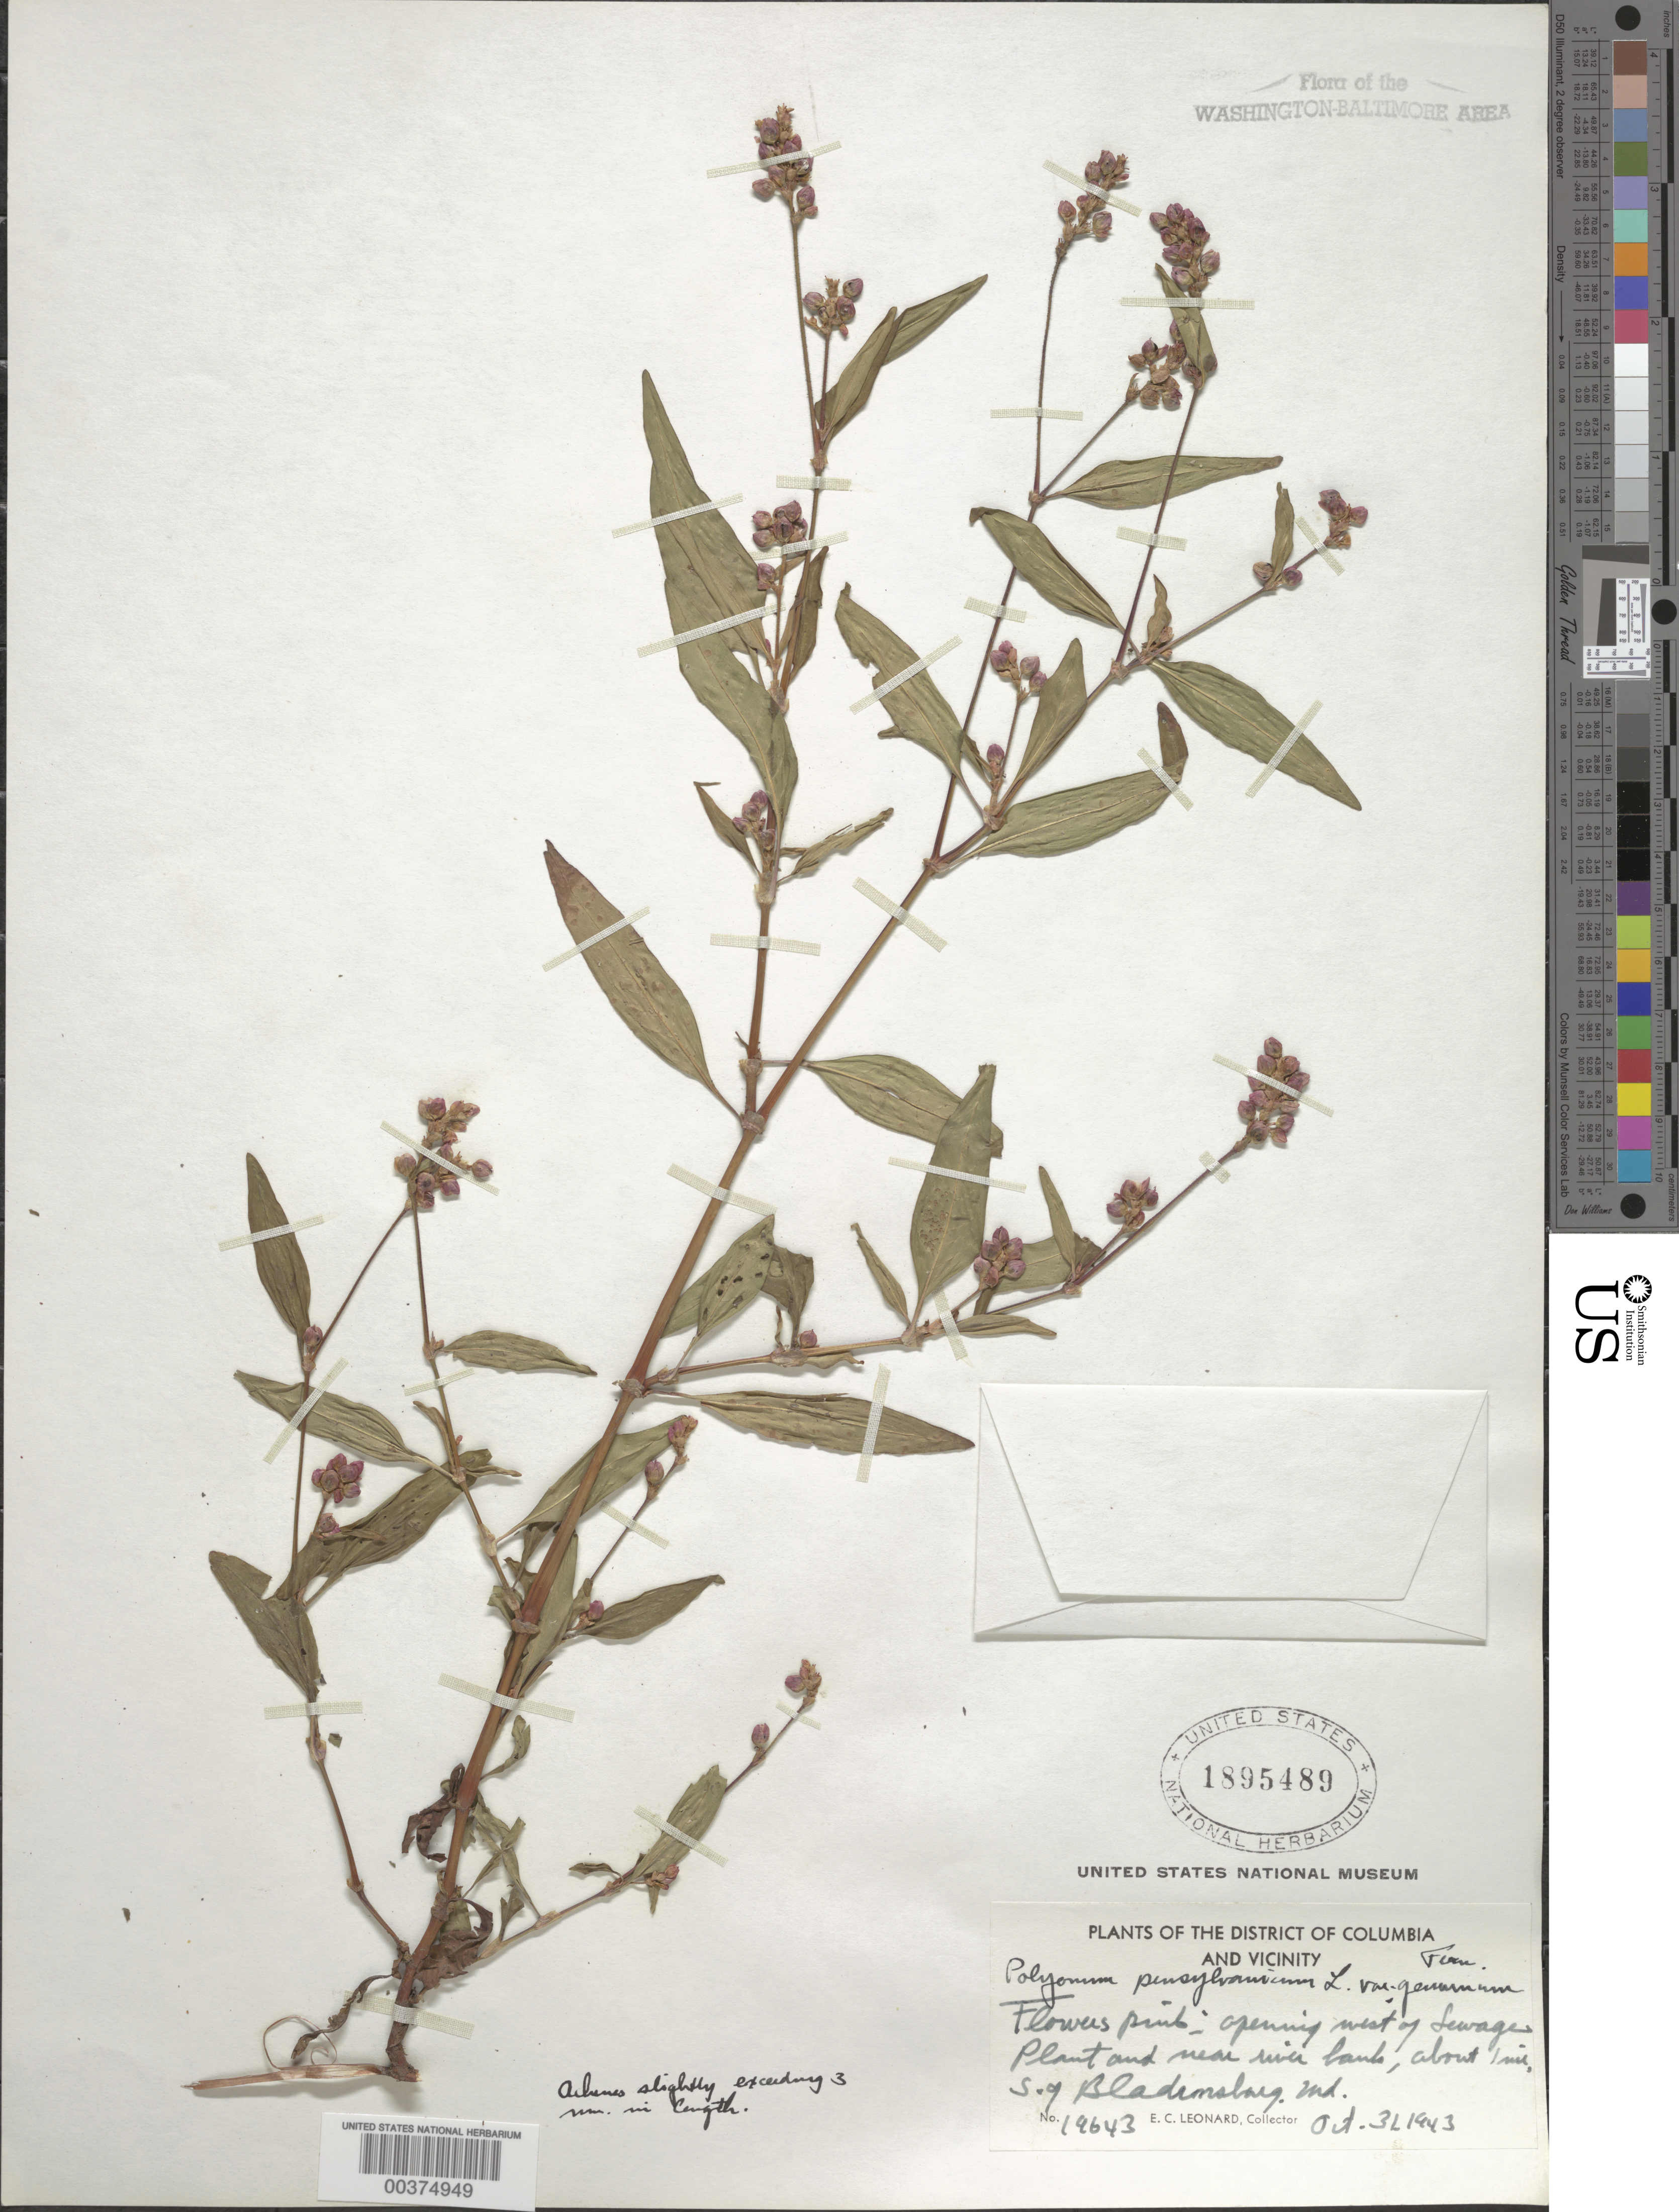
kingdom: Plantae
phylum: Tracheophyta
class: Magnoliopsida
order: Caryophyllales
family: Polygonaceae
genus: Persicaria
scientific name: Persicaria pensylvanica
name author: (L.) M. Gómez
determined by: Atha, D. E.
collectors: E. C. Leonard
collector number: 19643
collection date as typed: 31 Oct 1943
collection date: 1943-10-31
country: United States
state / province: Maryland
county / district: Prince George's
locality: West of Sewage Plant, south of Bladensburg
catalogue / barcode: US 1895489